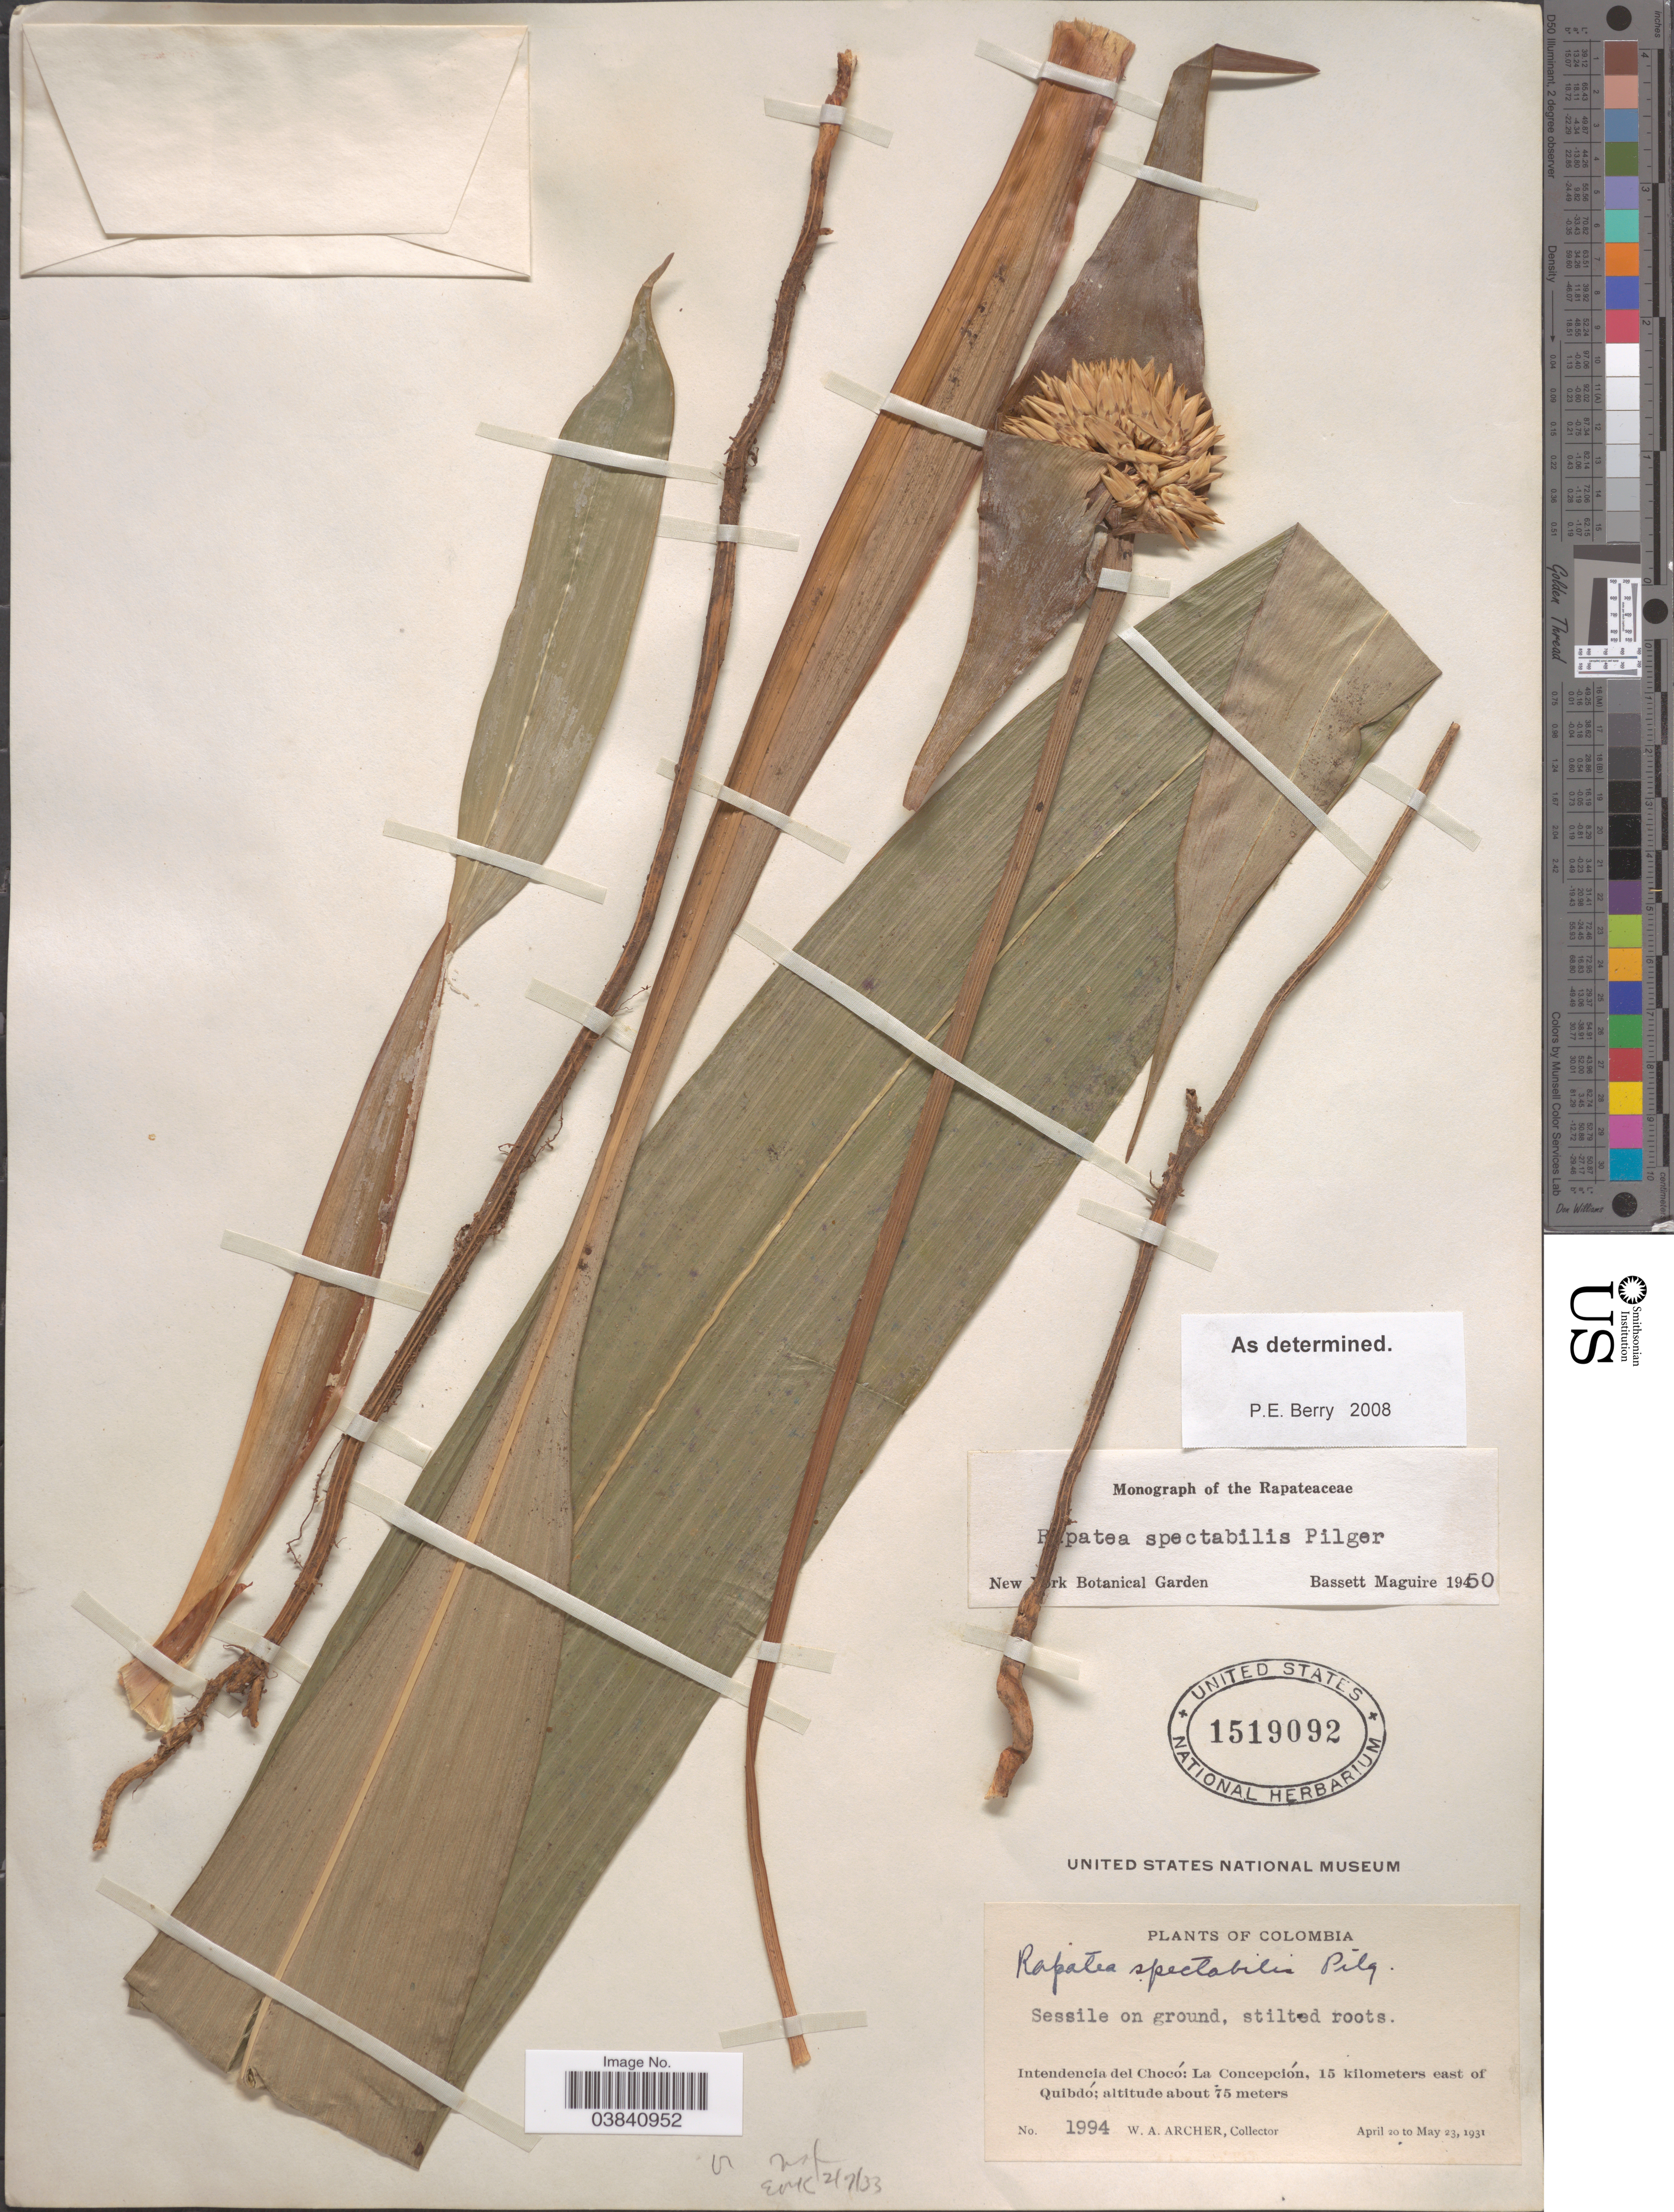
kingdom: Plantae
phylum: Tracheophyta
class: Liliopsida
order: Poales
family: Rapateaceae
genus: Rapatea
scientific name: Rapatea spectabilis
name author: Pilg.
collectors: W. Archer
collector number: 1994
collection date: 1931-04-20/1931-05-23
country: Colombia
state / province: Chocó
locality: Intendencia del Chocó: La Concepción, 15 kilometers east of Quibdó.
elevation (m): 75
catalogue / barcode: US 1519092